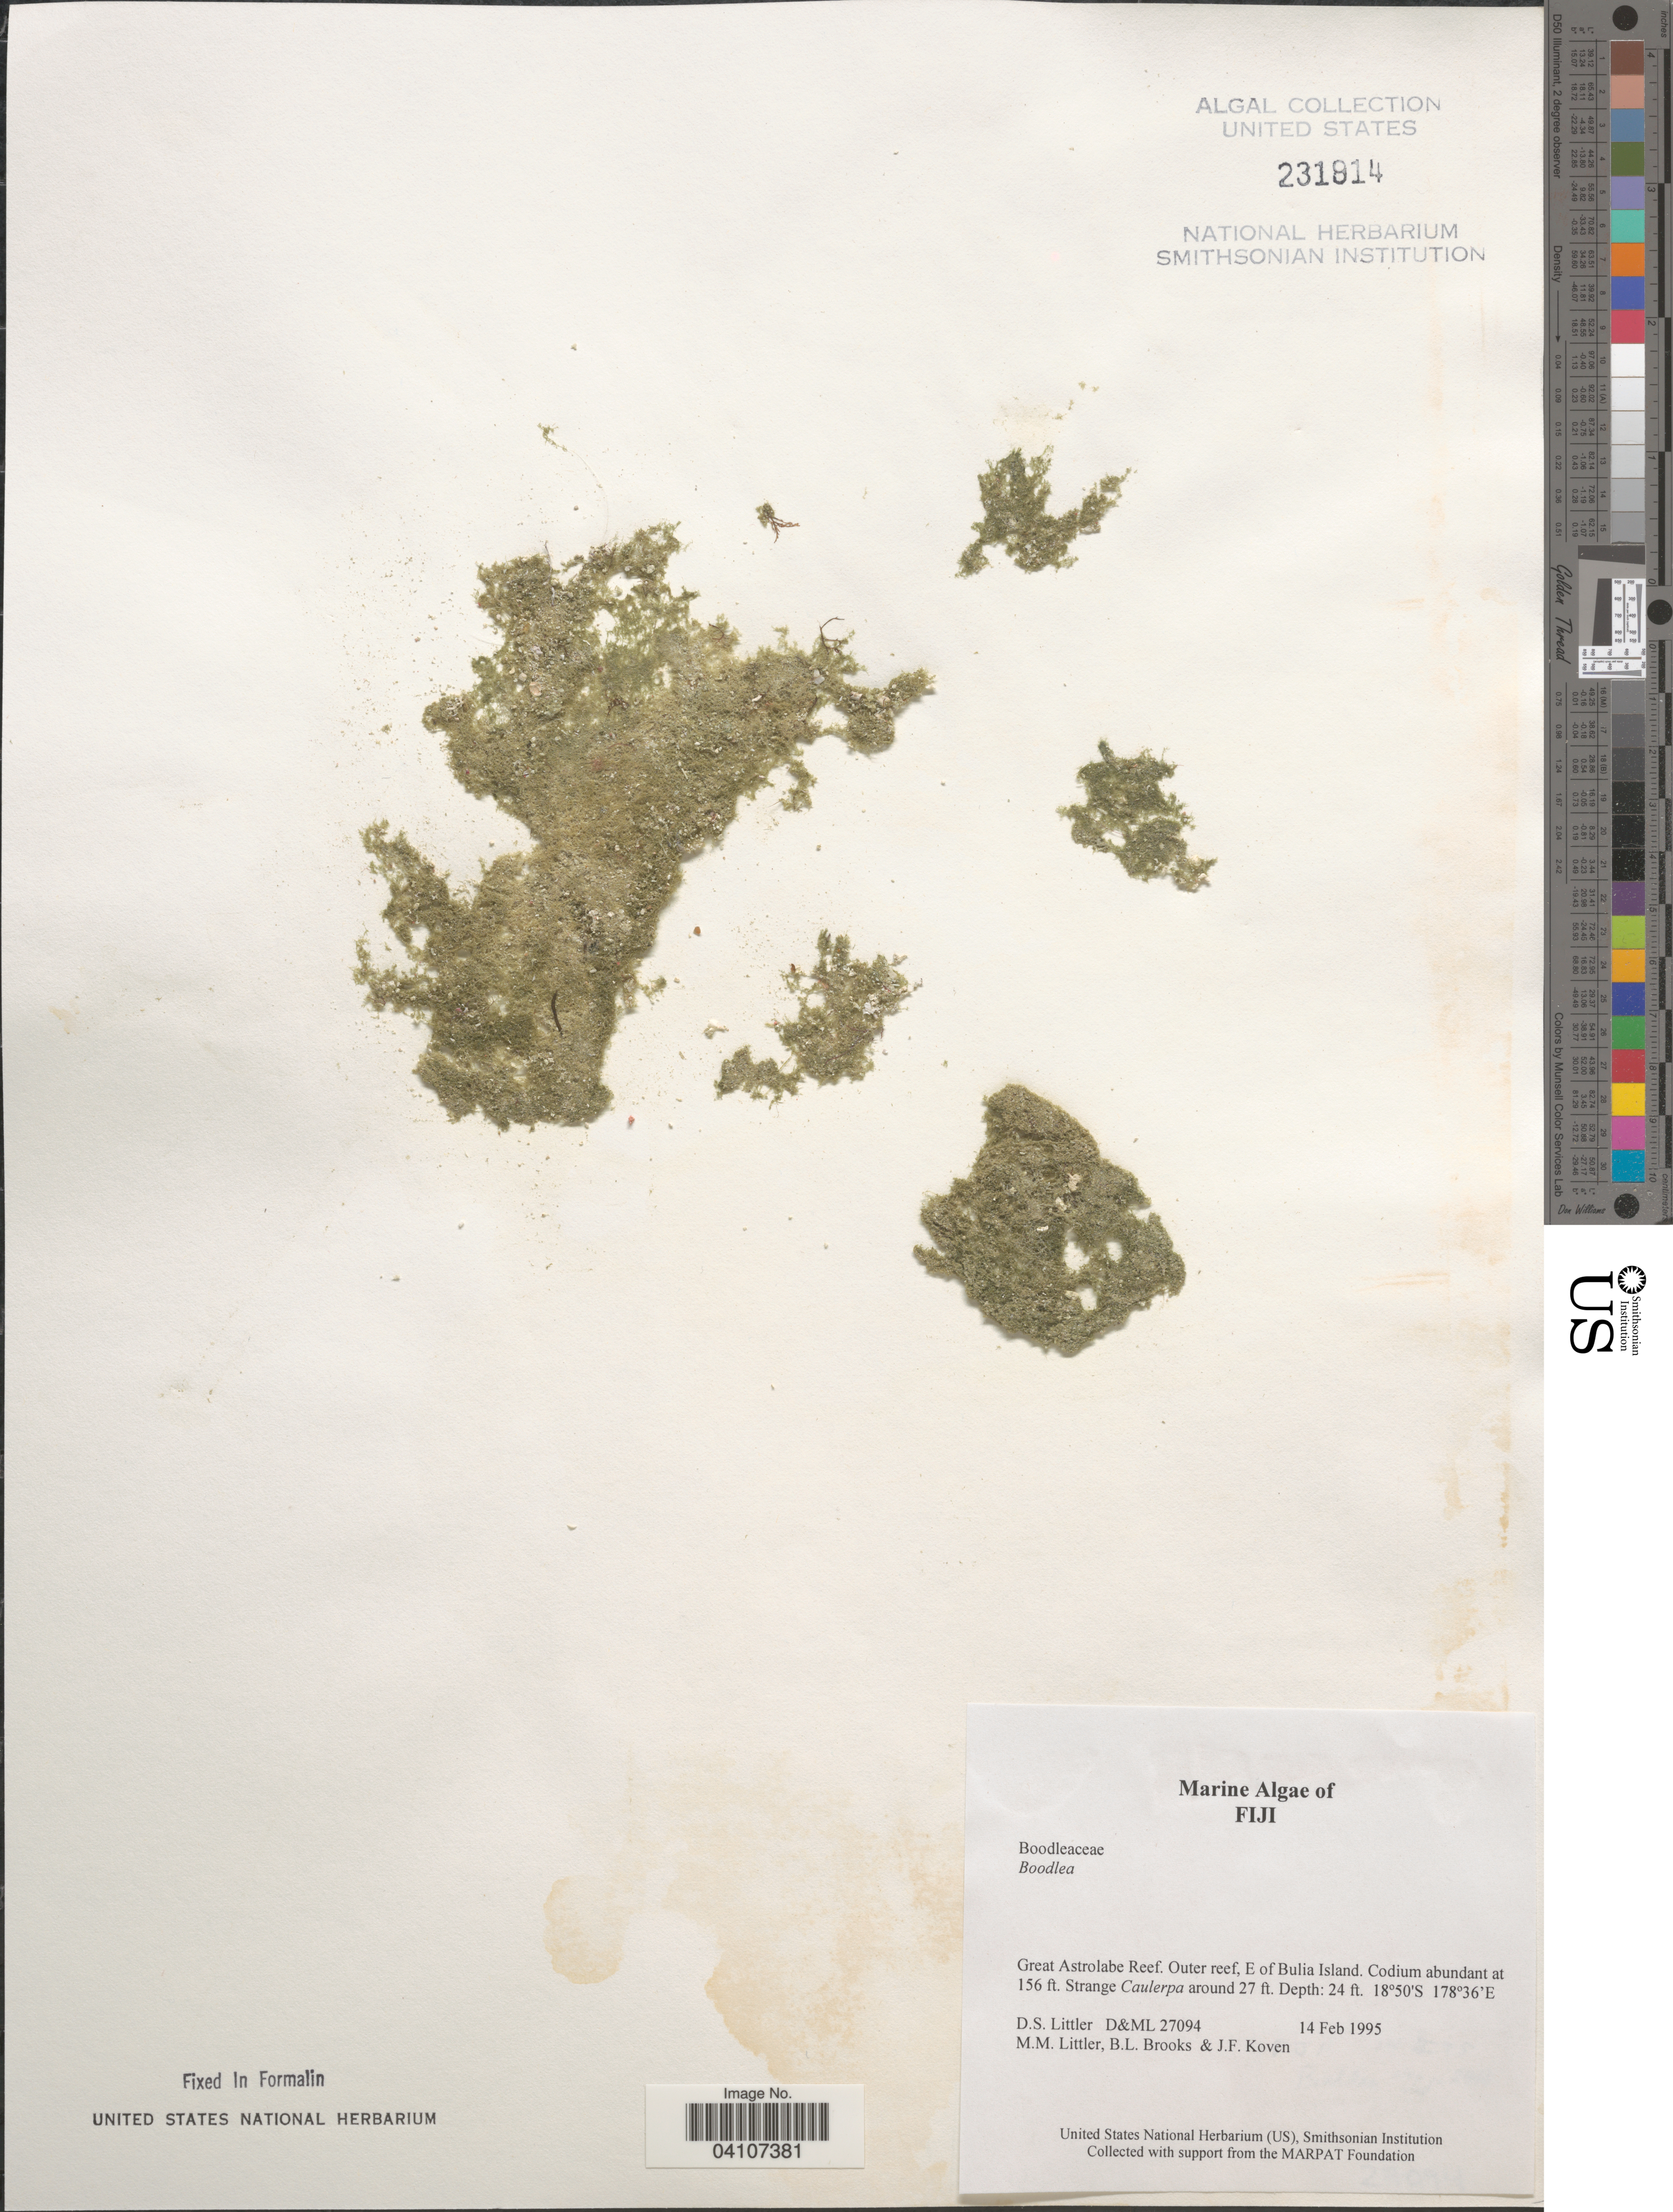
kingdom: Plantae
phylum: Chlorophyta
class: Ulvophyceae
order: Siphonocladales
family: Boodleaceae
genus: Boodlea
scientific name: Boodlea sp.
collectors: D. S. Littler, B. Brooks & J. Koven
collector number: D&ML 27094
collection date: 1995-02-14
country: Fiji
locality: Great Astrolobe Reef. Outer reef, E of Bulia Island.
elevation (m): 48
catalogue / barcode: US 232034